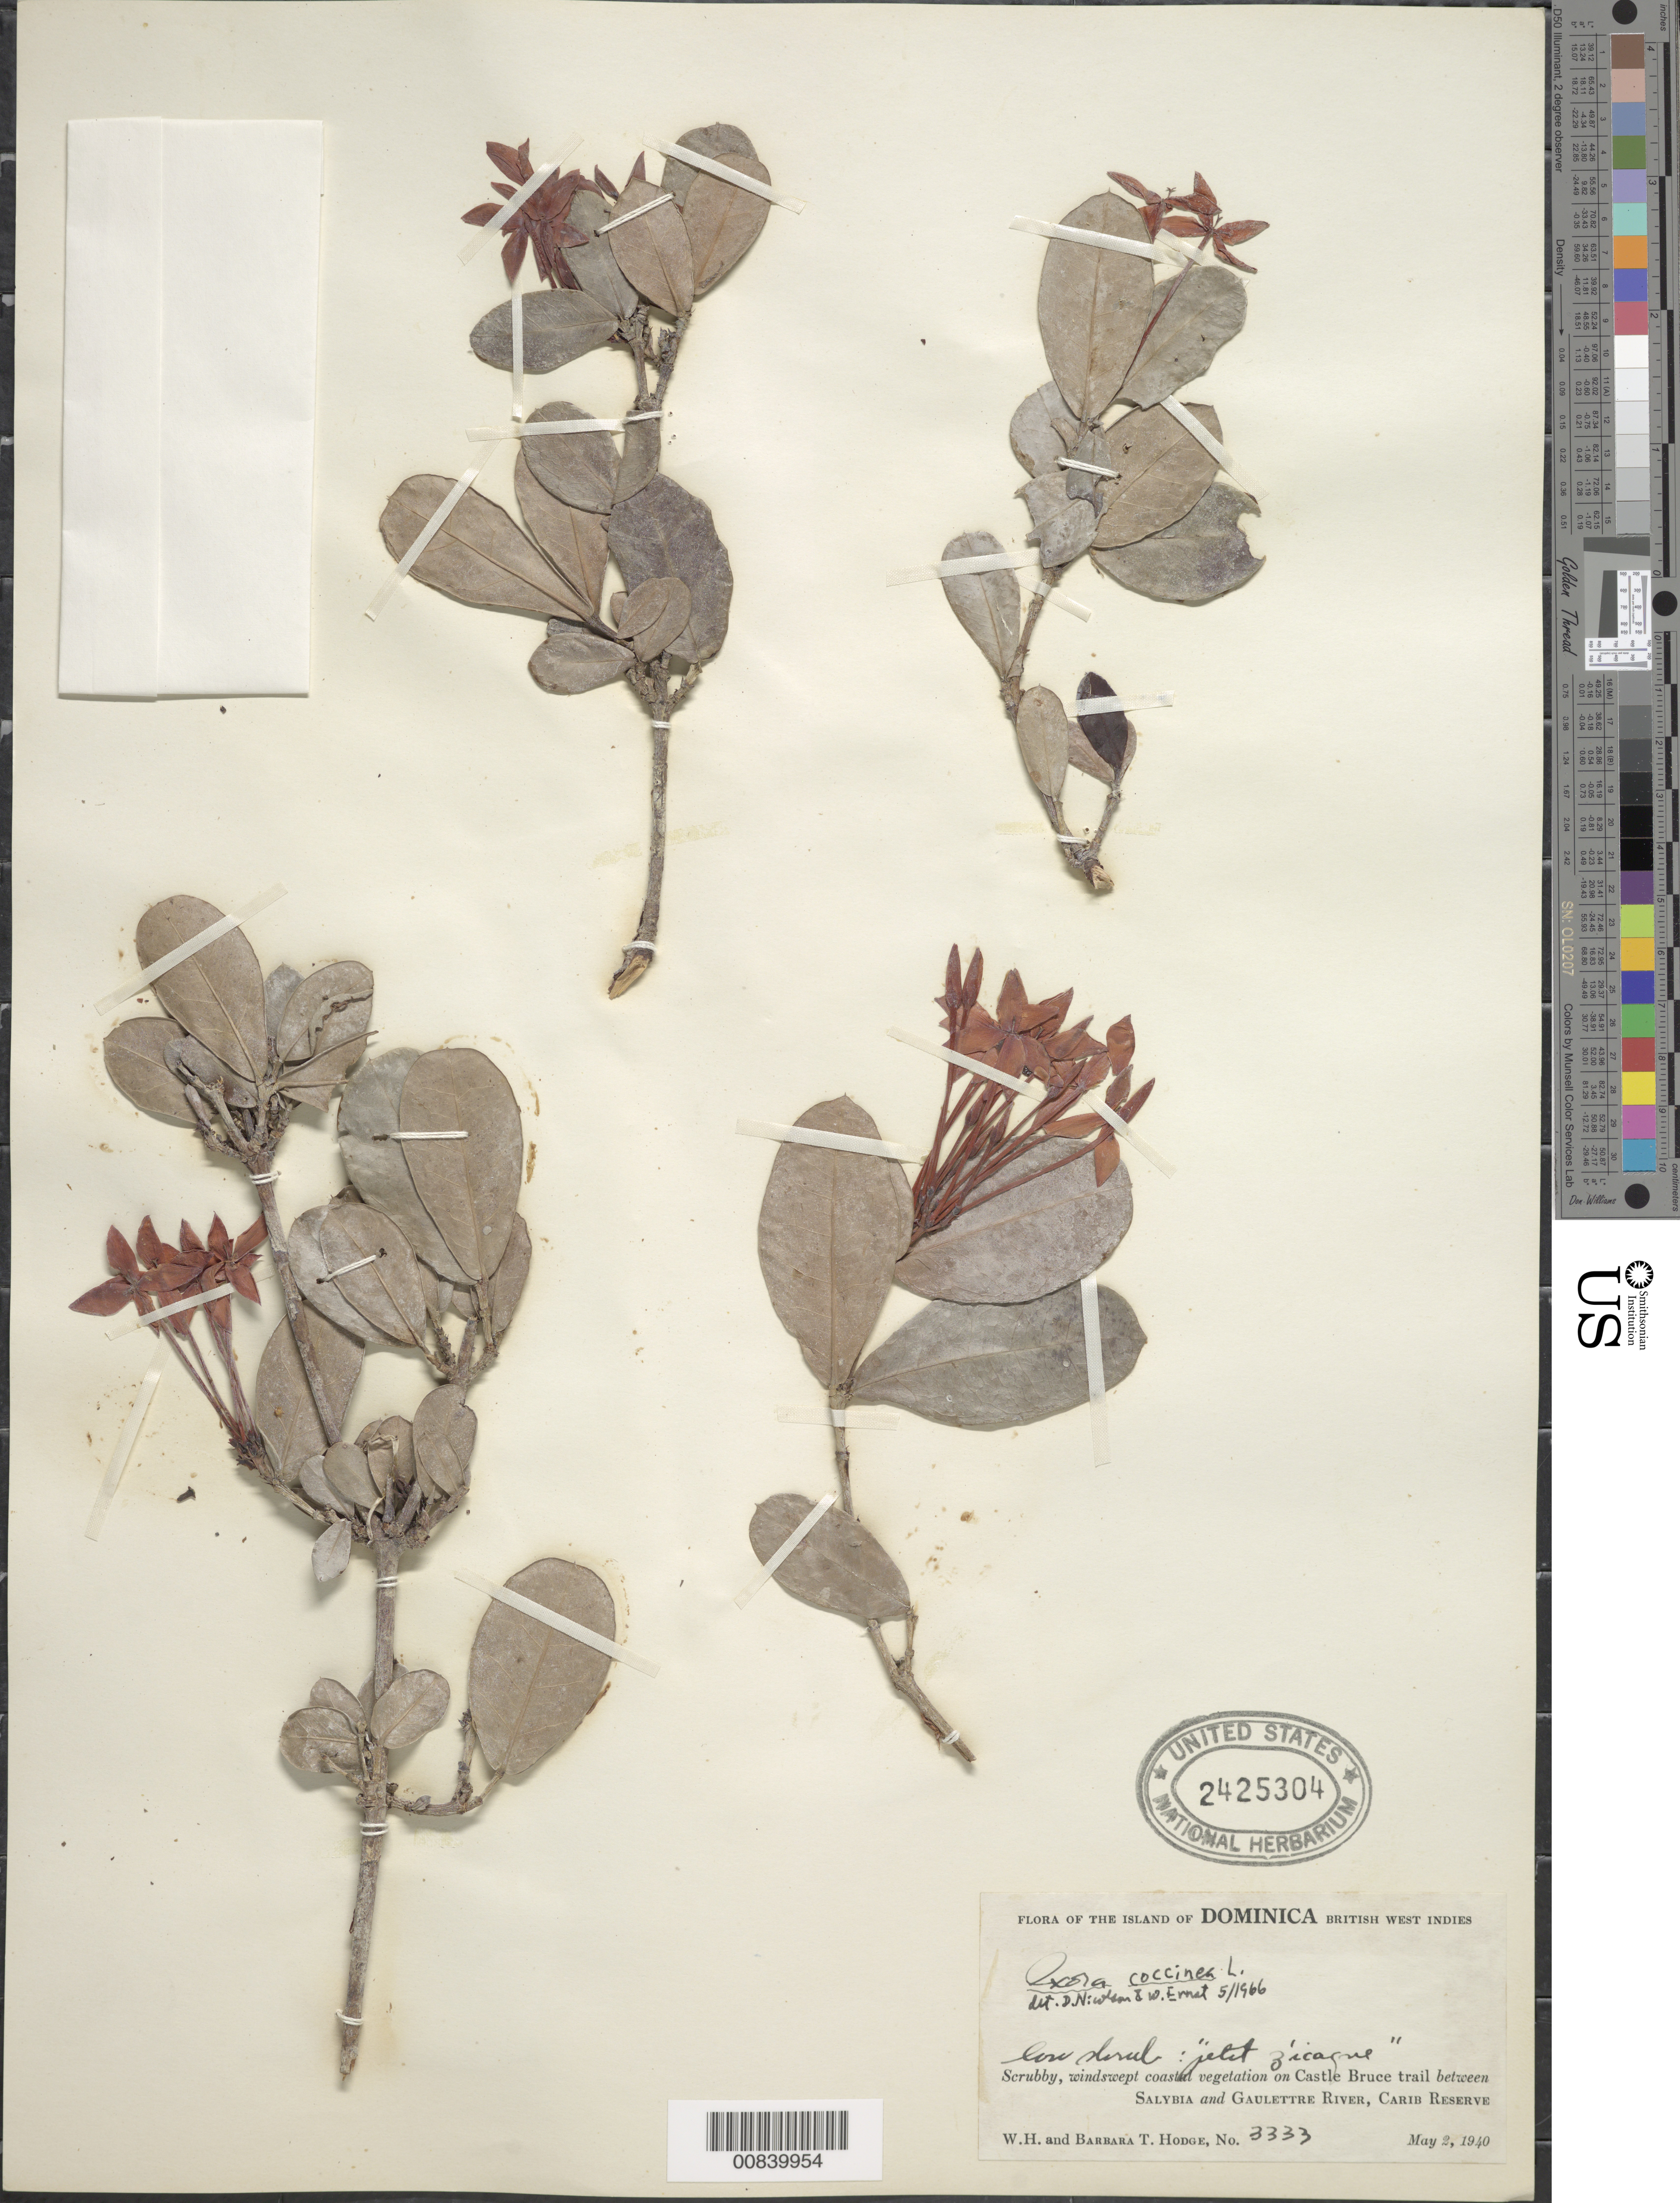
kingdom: Plantae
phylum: Tracheophyta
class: Magnoliopsida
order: Gentianales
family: Rubiaceae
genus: Ixora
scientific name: Ixora coccinea var. coccinea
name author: L.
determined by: Fosberg, F. R.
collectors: W. Hodge & B. Hodge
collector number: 3333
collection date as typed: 02 May 1940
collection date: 1940-05-02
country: Dominica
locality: Castle Bruce trail, between Salybia and Gaulettre River, Carib Reserve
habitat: Scrubby windswept coastal vegetation, along trail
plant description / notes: Common name: Petit zicagne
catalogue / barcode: US 2425304